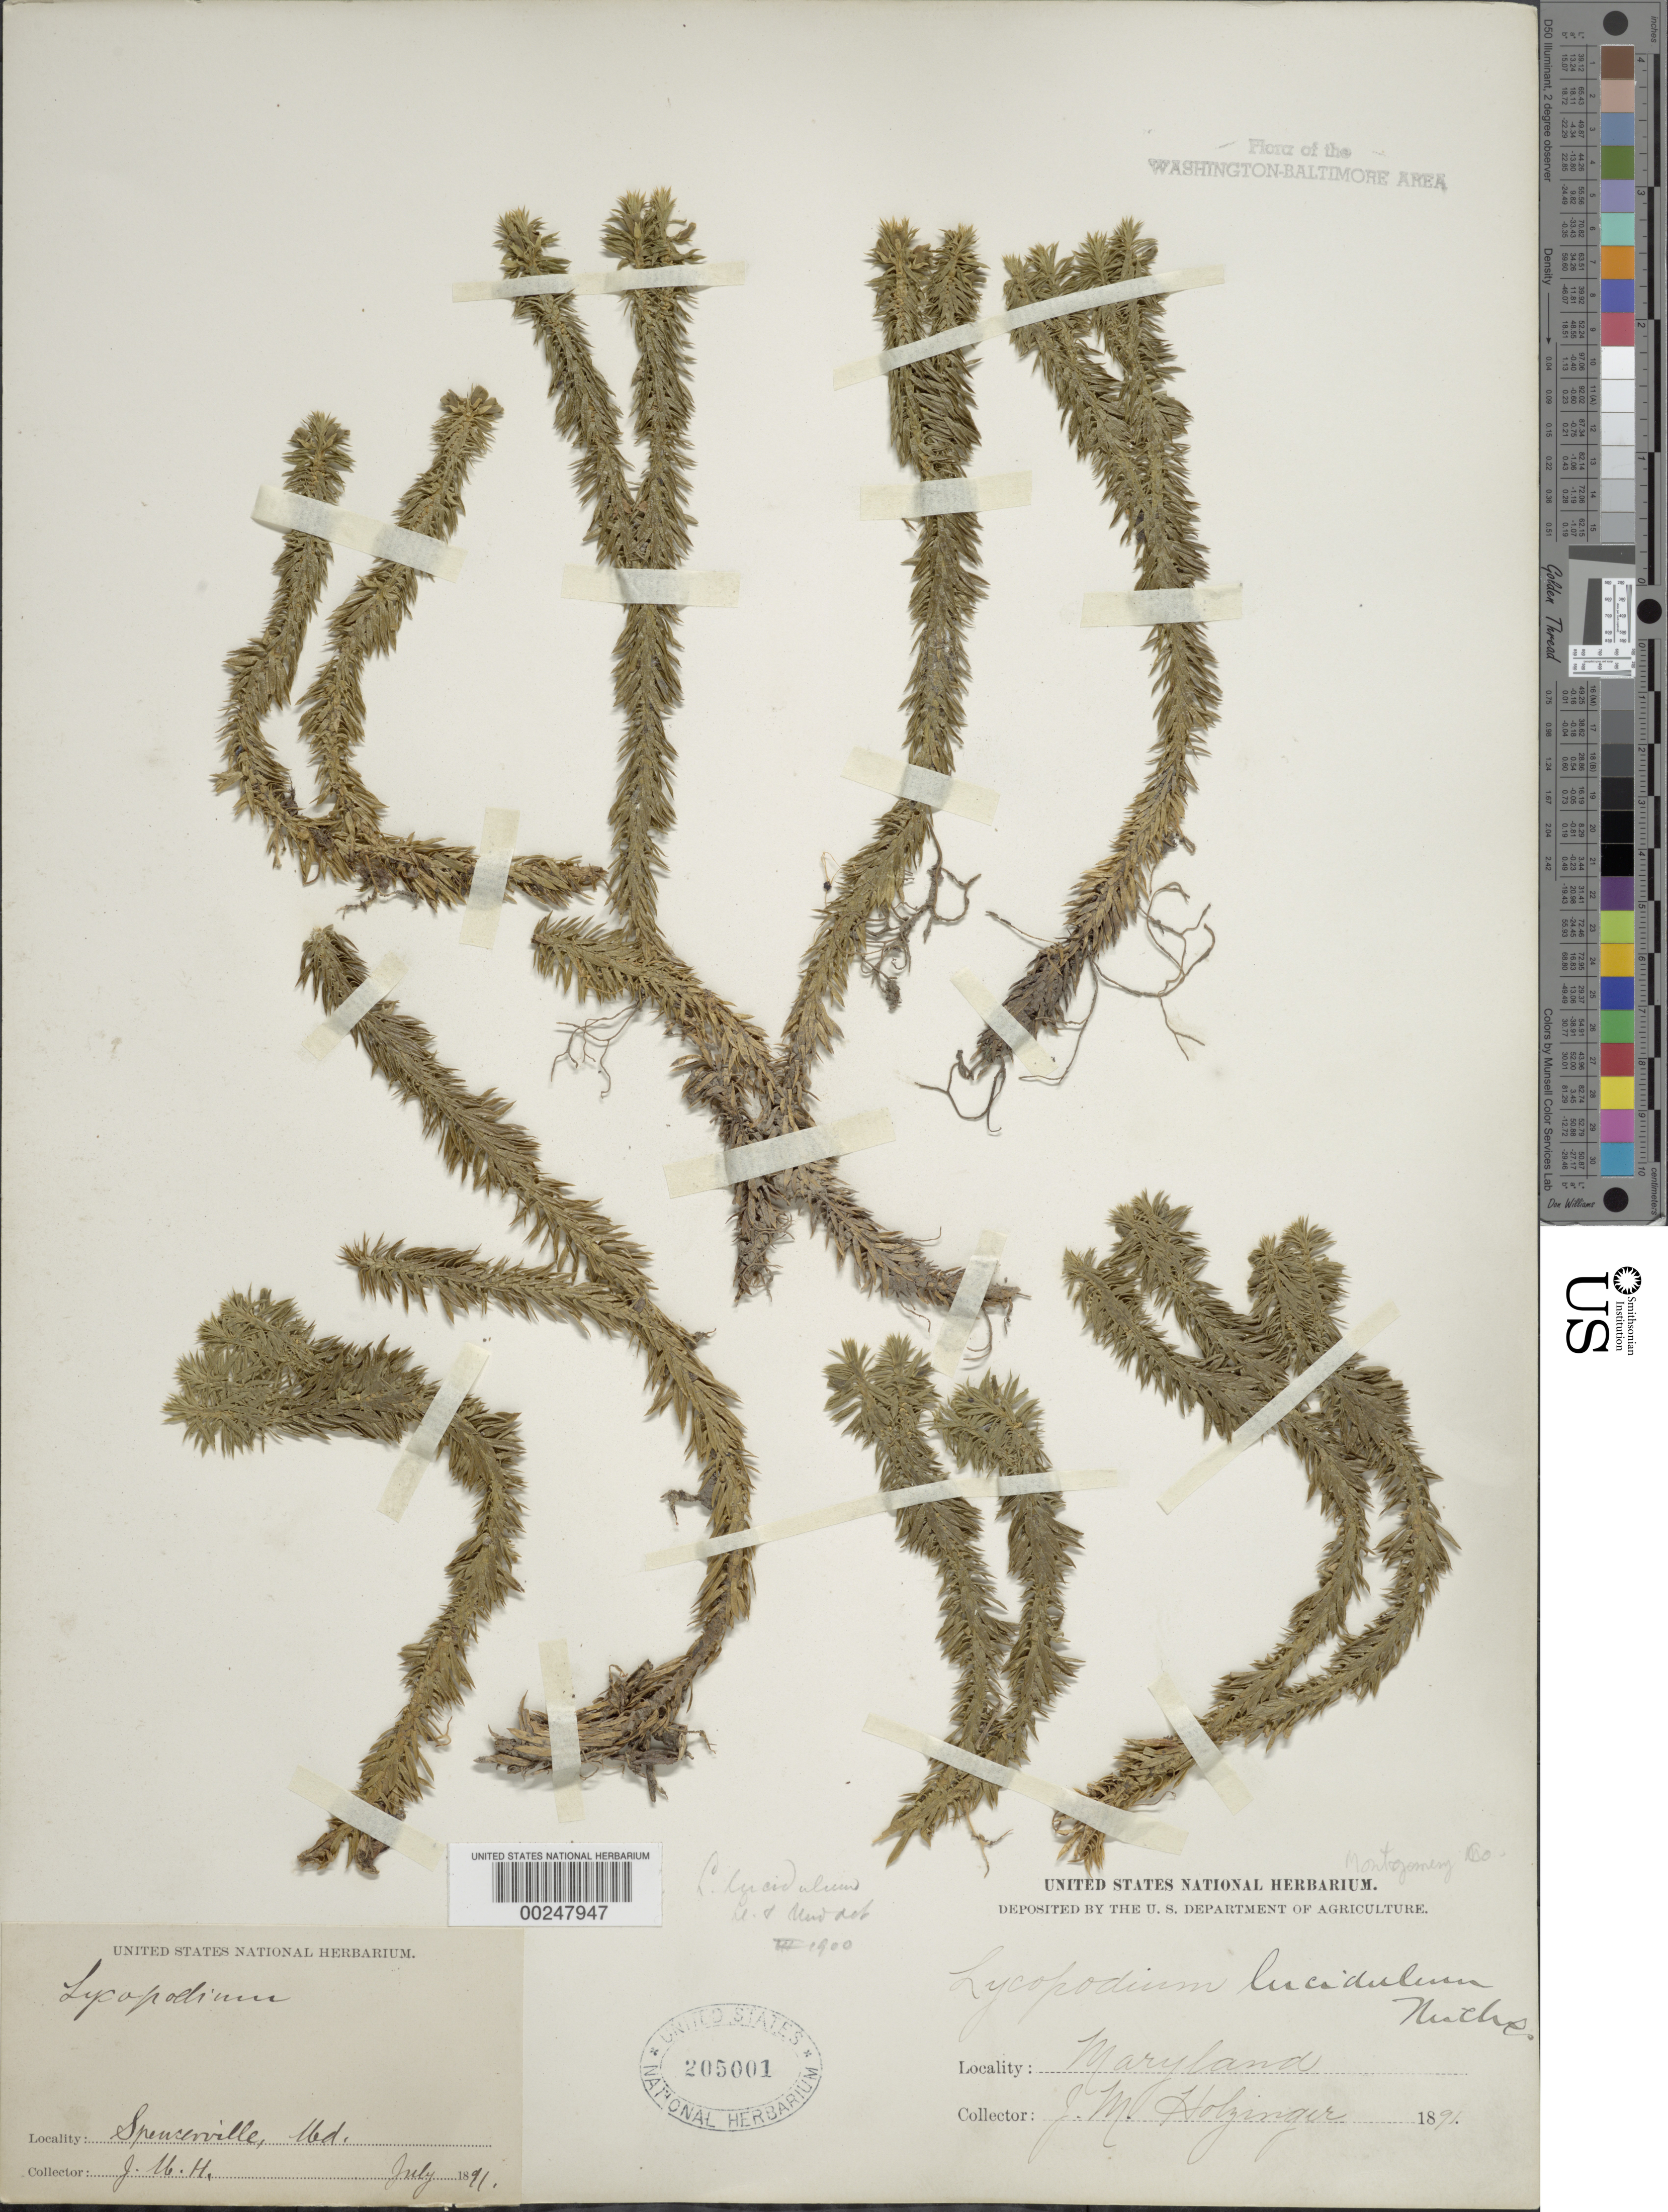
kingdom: Plantae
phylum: Tracheophyta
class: Lycopodiopsida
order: Lycopodiales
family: Lycopodiaceae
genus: Huperzia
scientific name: Huperzia lucidula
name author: (Michx.) Trevis.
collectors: J. M. Holzinger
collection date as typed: Jul 1891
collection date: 1891-07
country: United States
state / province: Maryland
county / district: Montgomery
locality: Spencerville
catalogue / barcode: US 205001